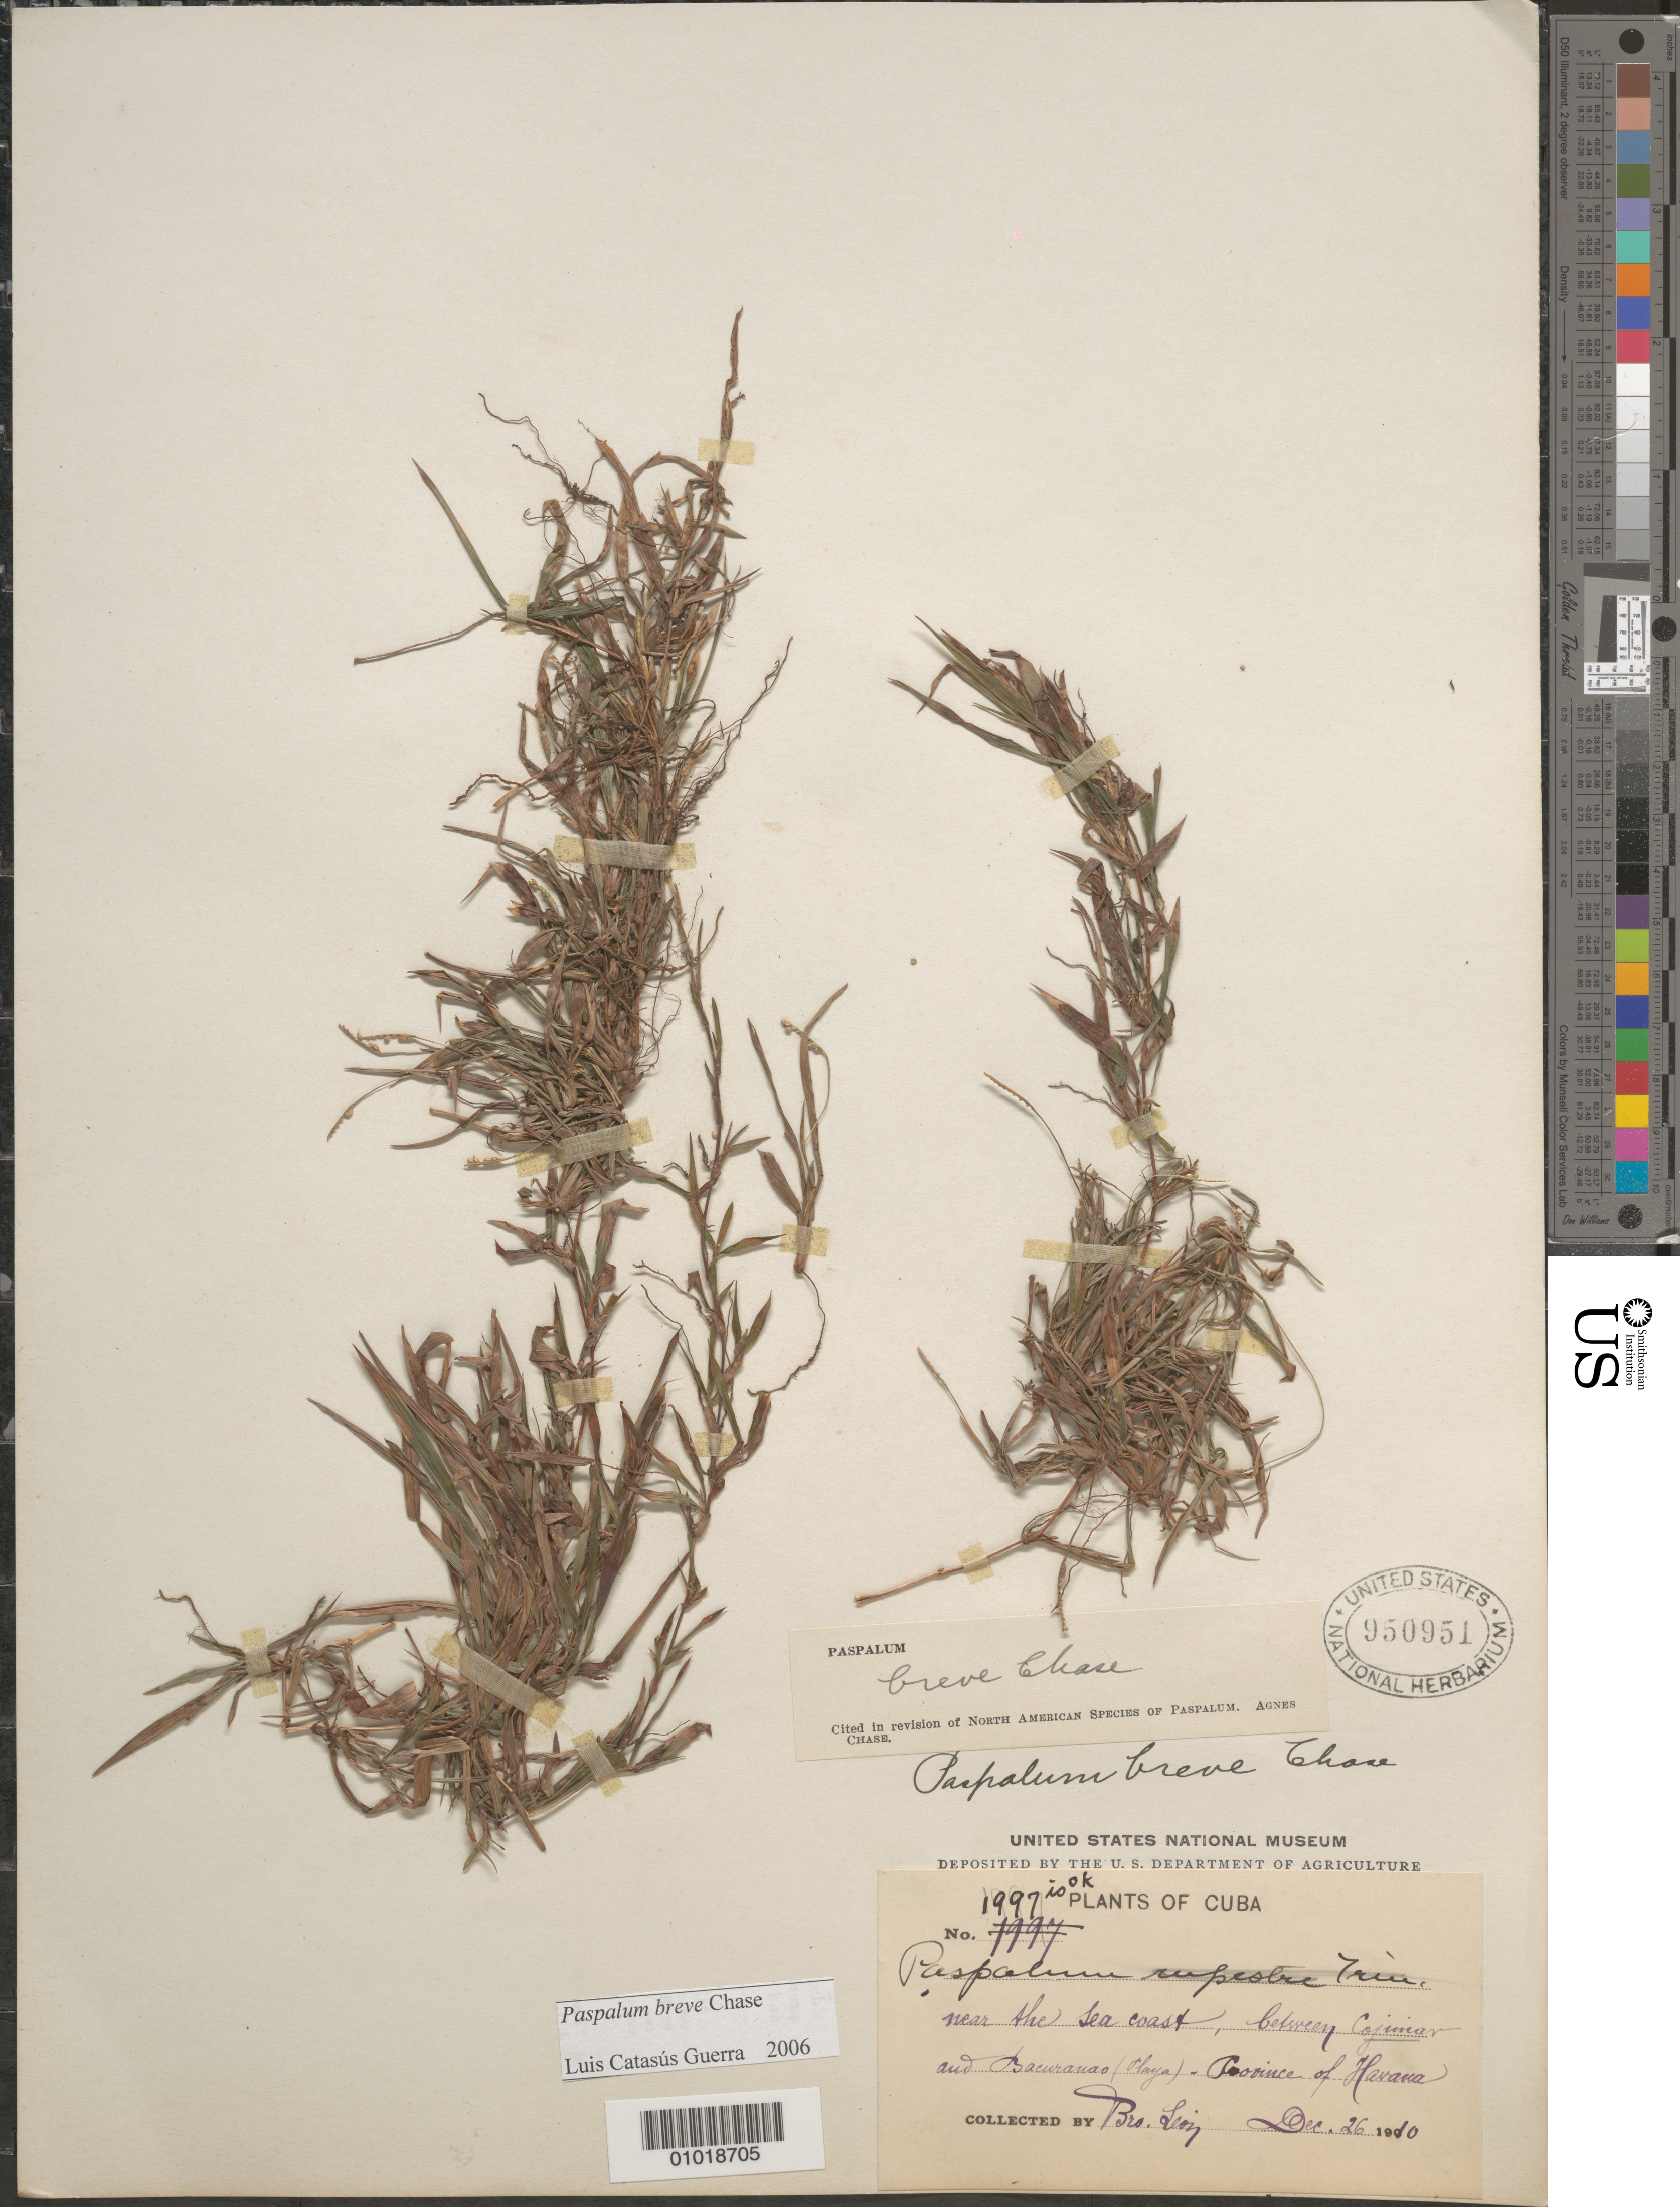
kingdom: Plantae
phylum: Tracheophyta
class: Liliopsida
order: Poales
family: Poaceae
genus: Paspalum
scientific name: Paspalum breve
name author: Chase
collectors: Bro. León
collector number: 1997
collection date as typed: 26 Dec 1910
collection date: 1910-12-26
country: Cuba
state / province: La Habana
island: Cuba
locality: Between Cojinar and Bacuranao (Playa)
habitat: Near the Sea coast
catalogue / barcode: US 950951